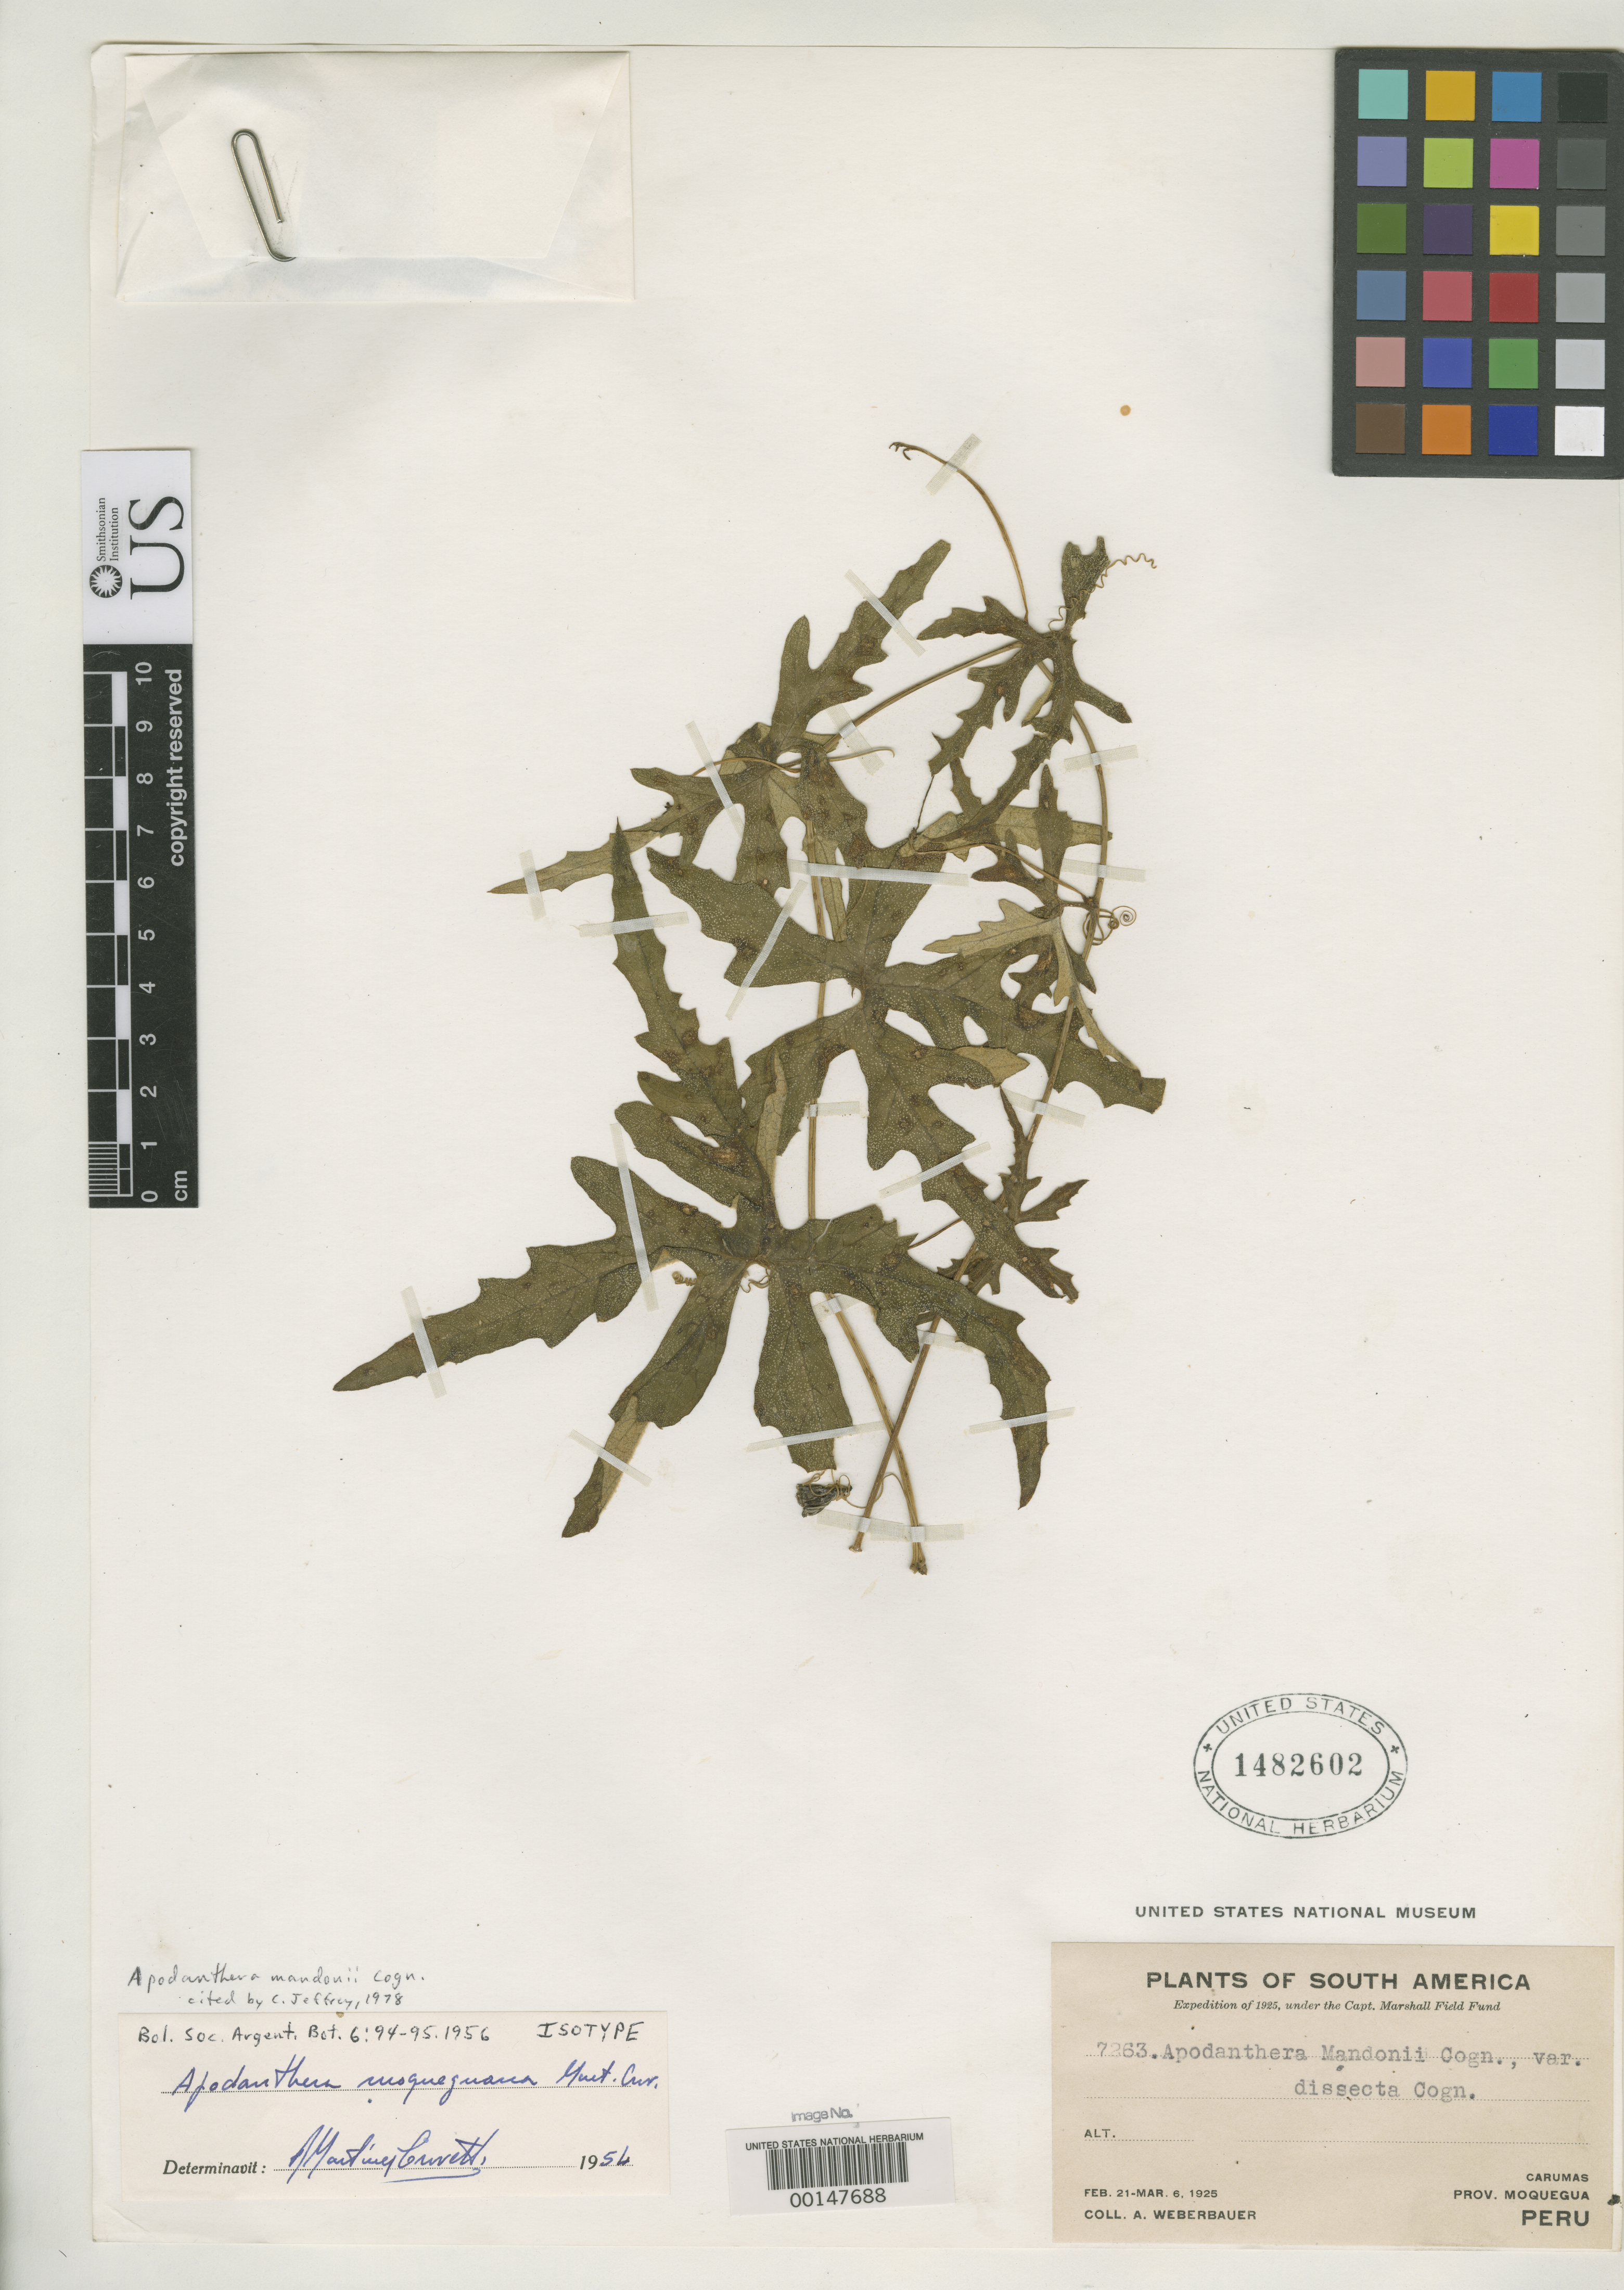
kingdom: Plantae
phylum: Tracheophyta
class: Magnoliopsida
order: Cucurbitales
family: Cucurbitaceae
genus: Apodanthera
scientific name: Apodanthera mandonii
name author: Cogn.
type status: Isotype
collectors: A. Weberbauer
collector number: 7263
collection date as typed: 21 Feb 1925 or 06 Mar 1925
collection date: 1925-02-21 or 1925-03-06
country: Peru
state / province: Moquegua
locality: Carumas.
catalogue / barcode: US 1482602